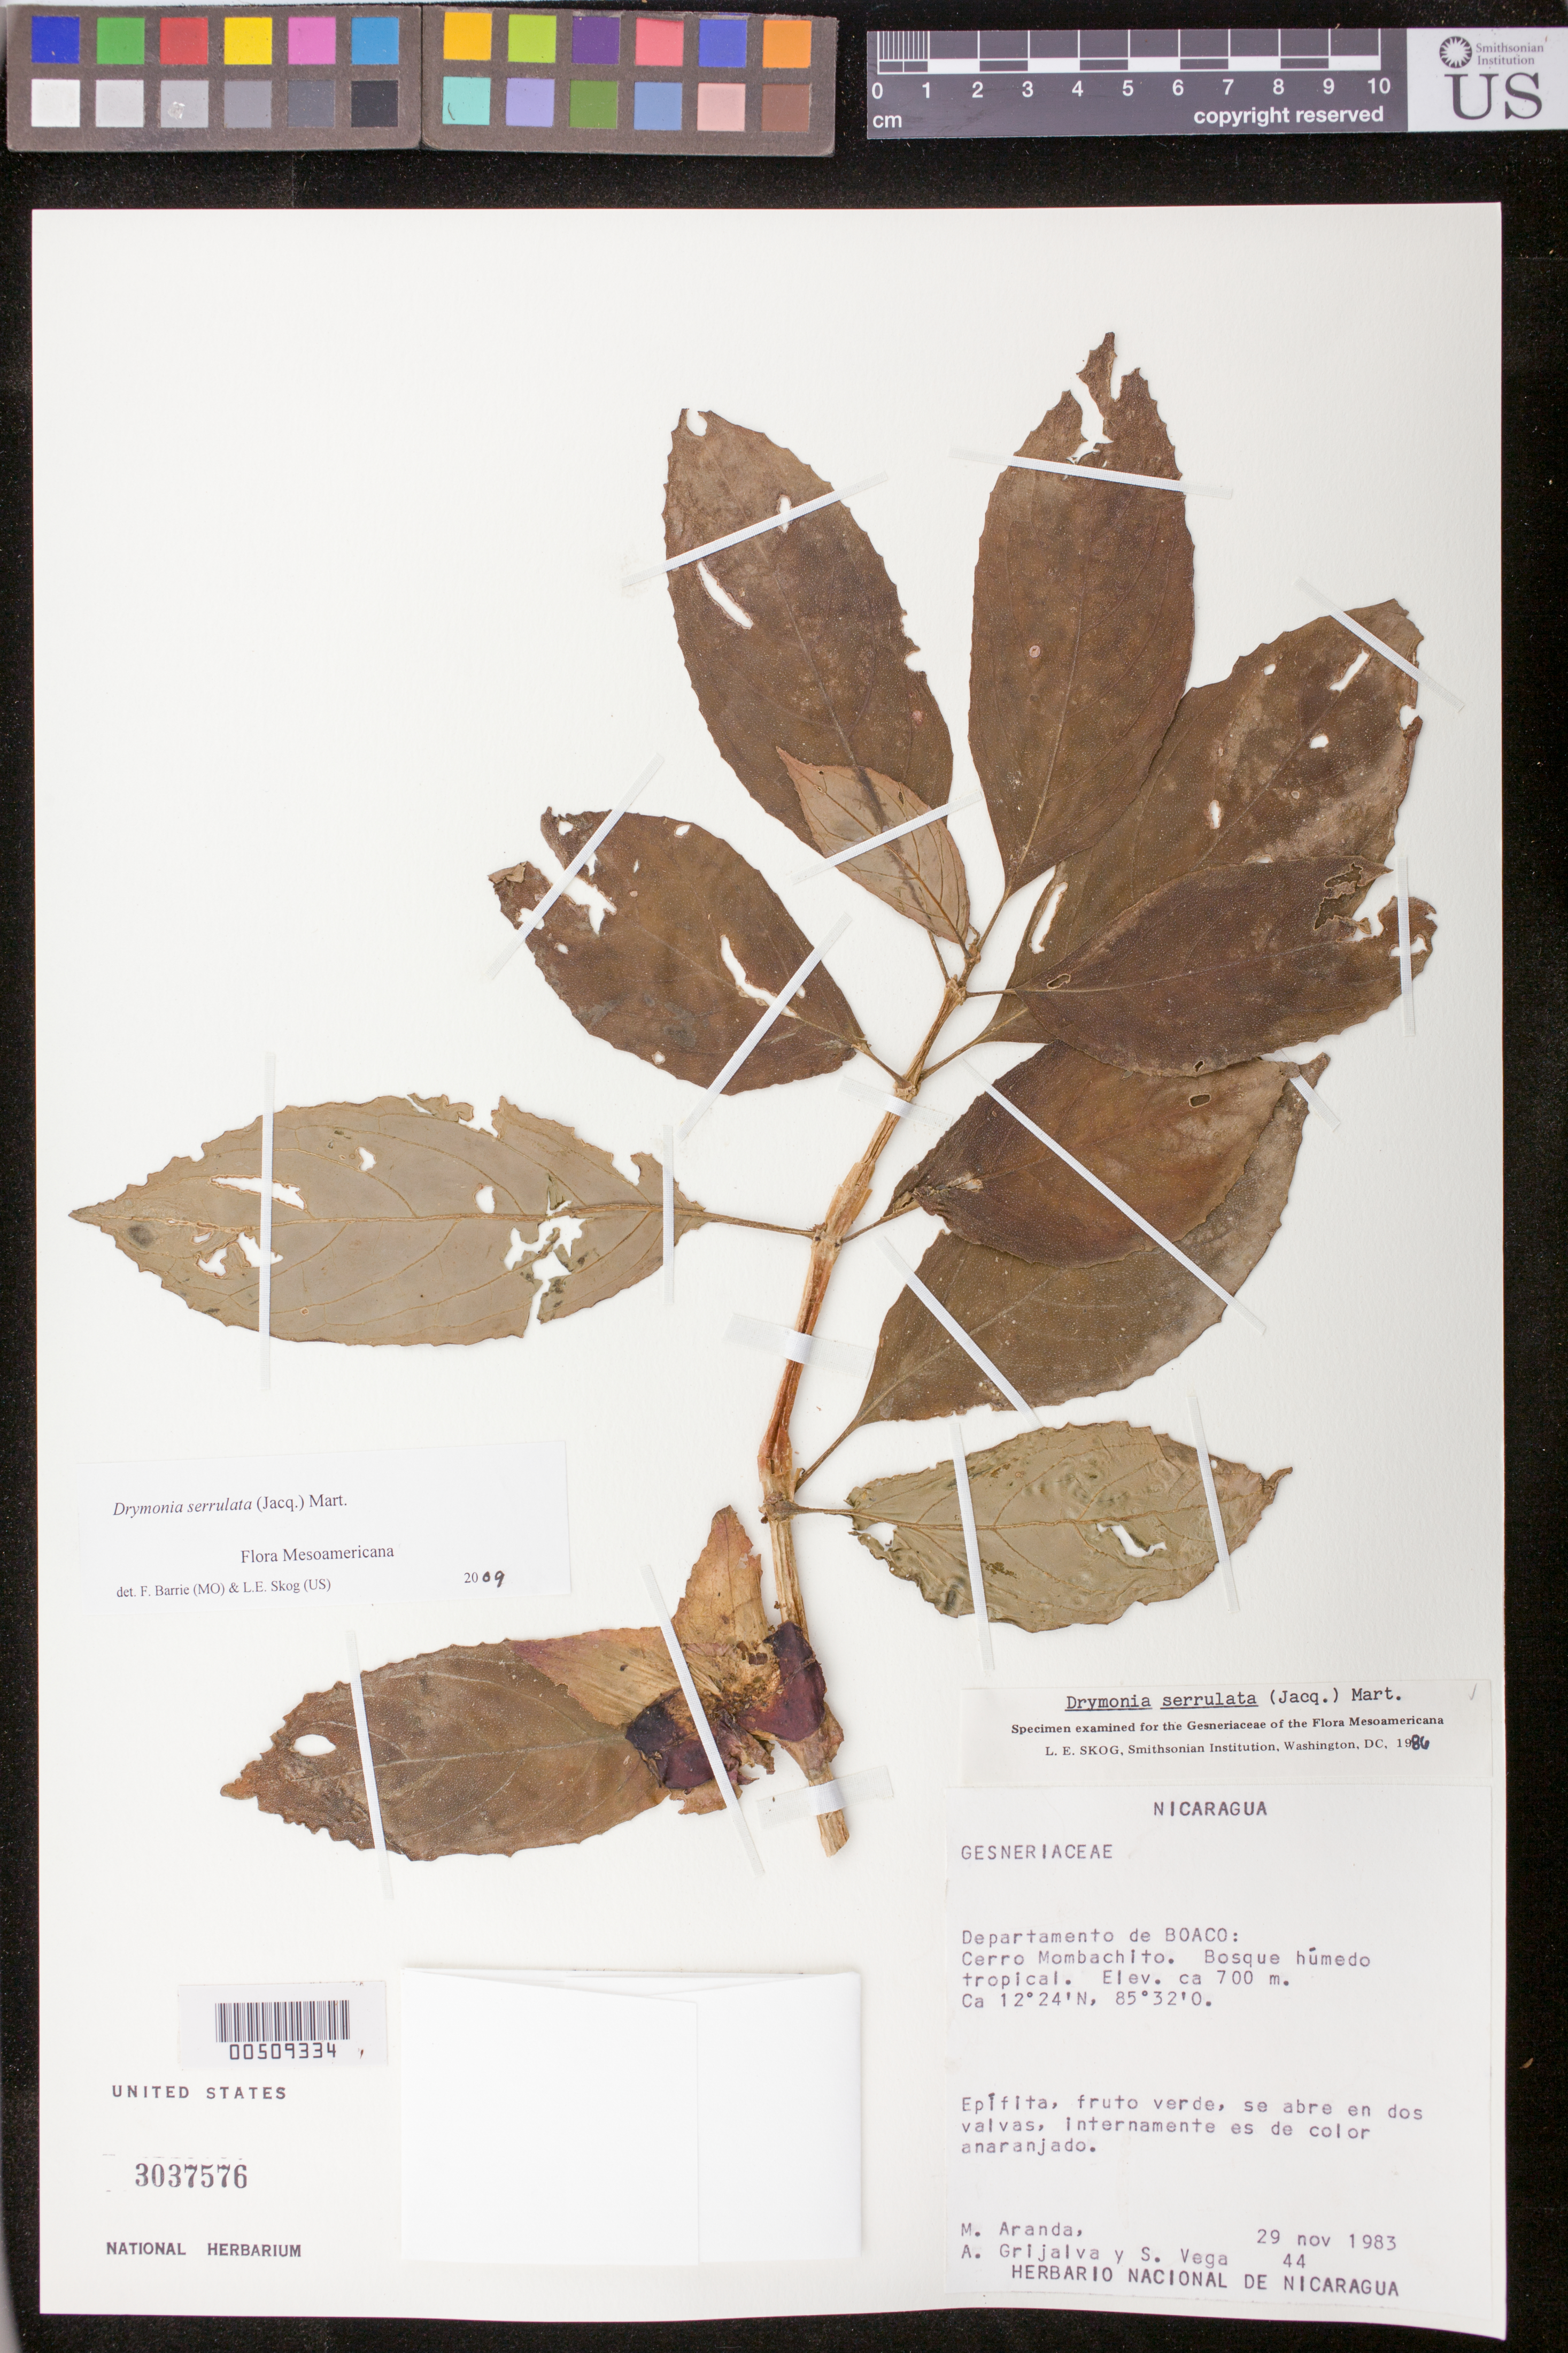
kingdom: Plantae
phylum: Tracheophyta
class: Magnoliopsida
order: Lamiales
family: Gesneriaceae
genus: Drymonia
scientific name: Drymonia serrulata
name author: (Jacq.) Mart.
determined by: Skog, Laurence E.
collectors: M. Aranda, A. Grijalva P. & S. Vega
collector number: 44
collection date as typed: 29 Nov 1983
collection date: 1983-11-29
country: Nicaragua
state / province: Boaco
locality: Cerro Mombachito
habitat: Bosque húmedo tropical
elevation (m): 700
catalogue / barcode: US 3037576